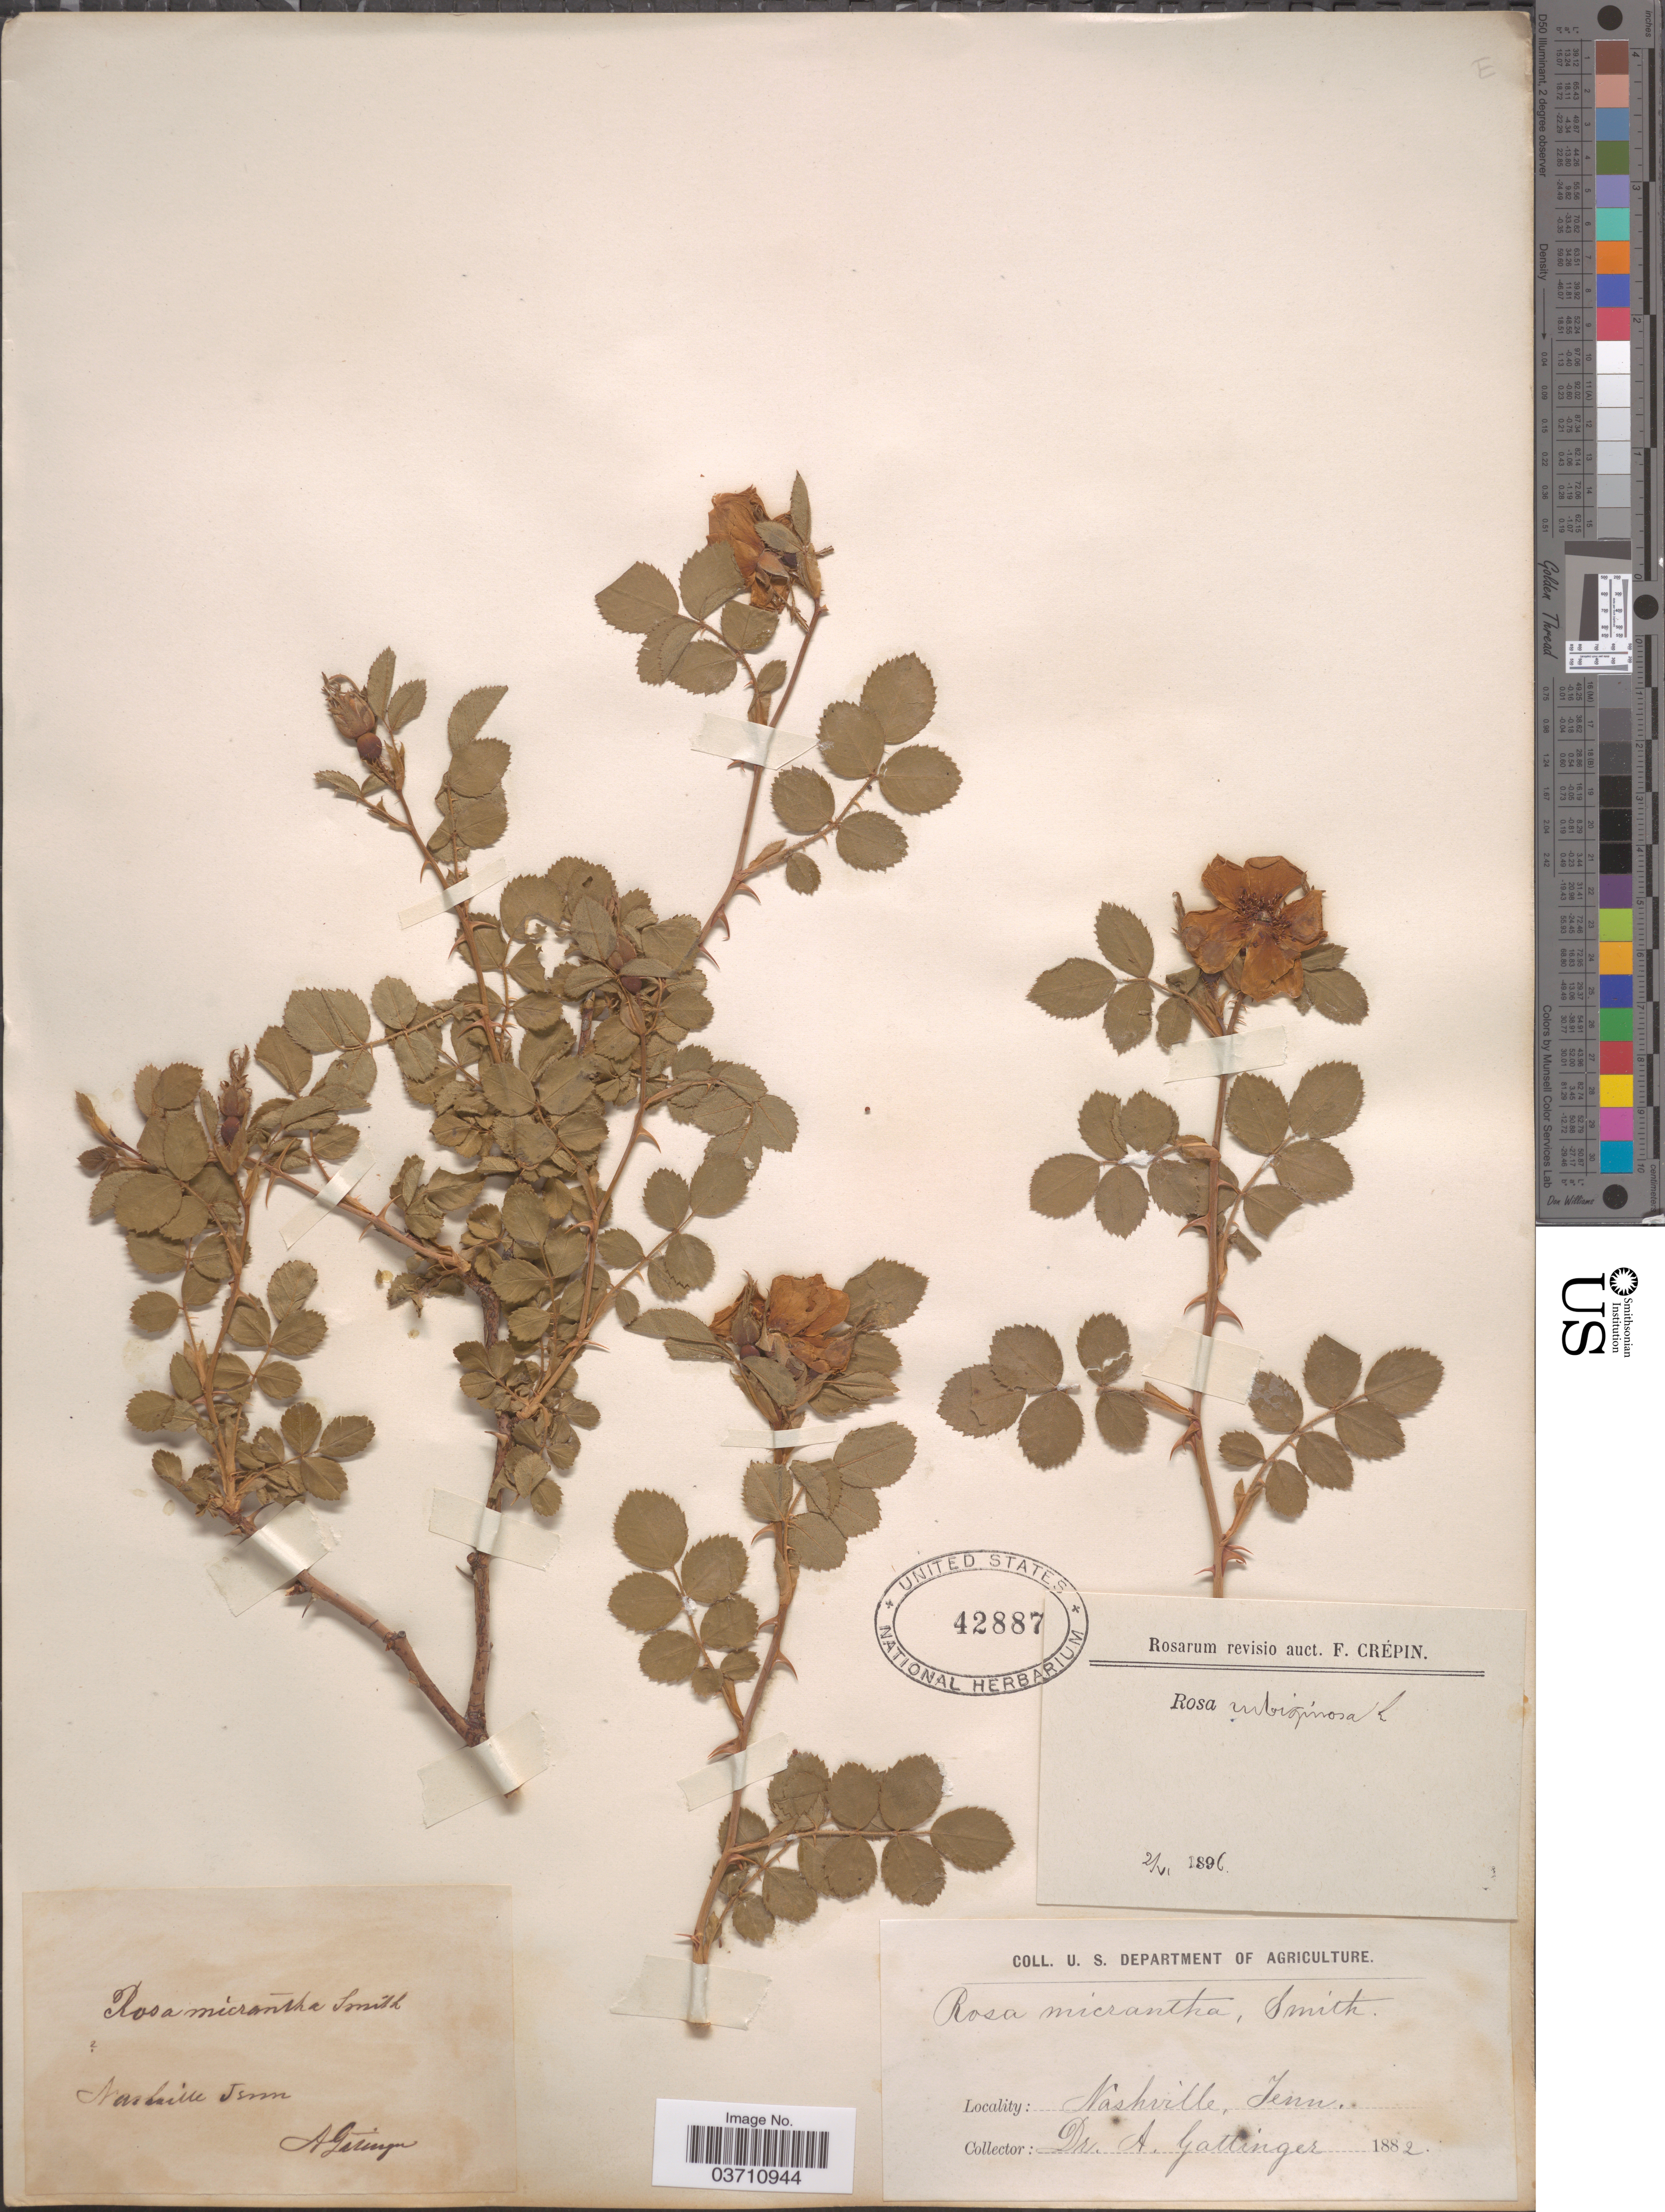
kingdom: Plantae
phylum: Tracheophyta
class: Magnoliopsida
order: Rosales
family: Rosaceae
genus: Rosa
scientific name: Rosa eglanteria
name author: L.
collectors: A. Gattinger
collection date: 1882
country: United States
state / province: Tennessee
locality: Nashville.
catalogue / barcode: US 42887